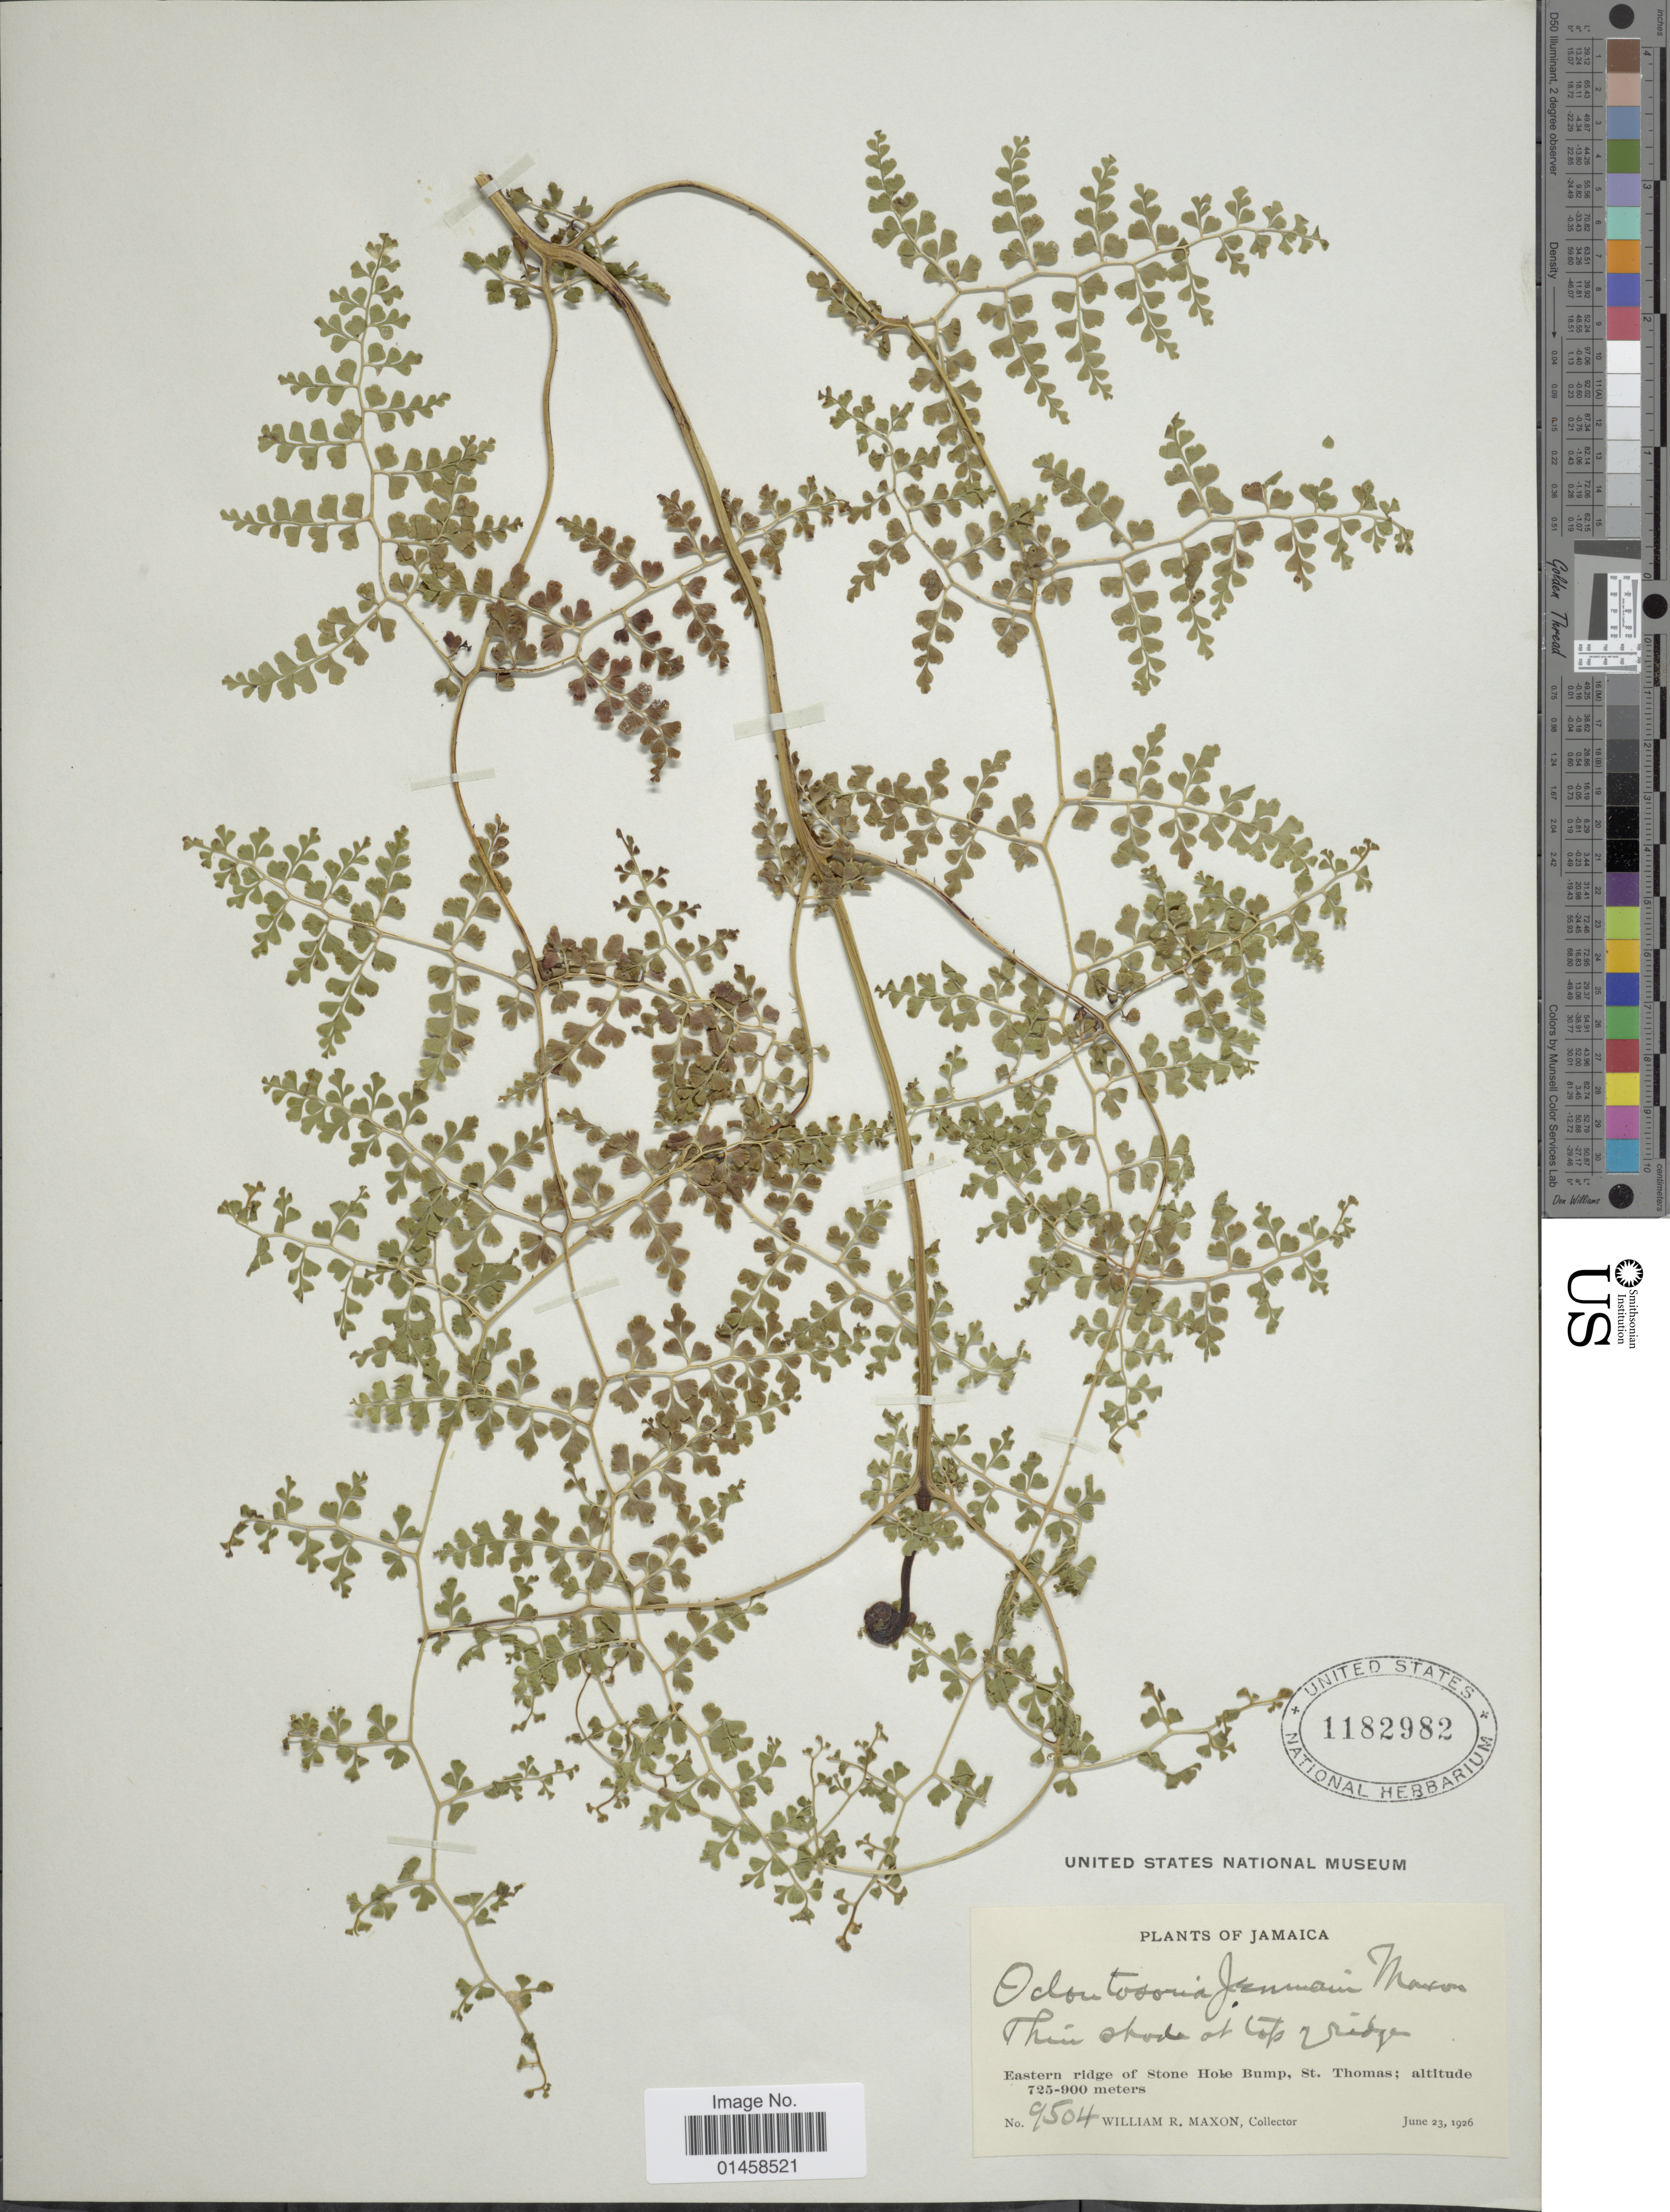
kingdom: Plantae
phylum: Tracheophyta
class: Polypodiopsida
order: Polypodiales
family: Lindsaeaceae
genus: Odontosoria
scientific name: Odontosoria jenmanii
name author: Maxon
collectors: W. R. Maxon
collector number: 9504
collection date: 1926-06-23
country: Jamaica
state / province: Saint Thomas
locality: Eatsern ridge of Stone Hole Bump, St. Thomas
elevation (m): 725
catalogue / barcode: US 1182982